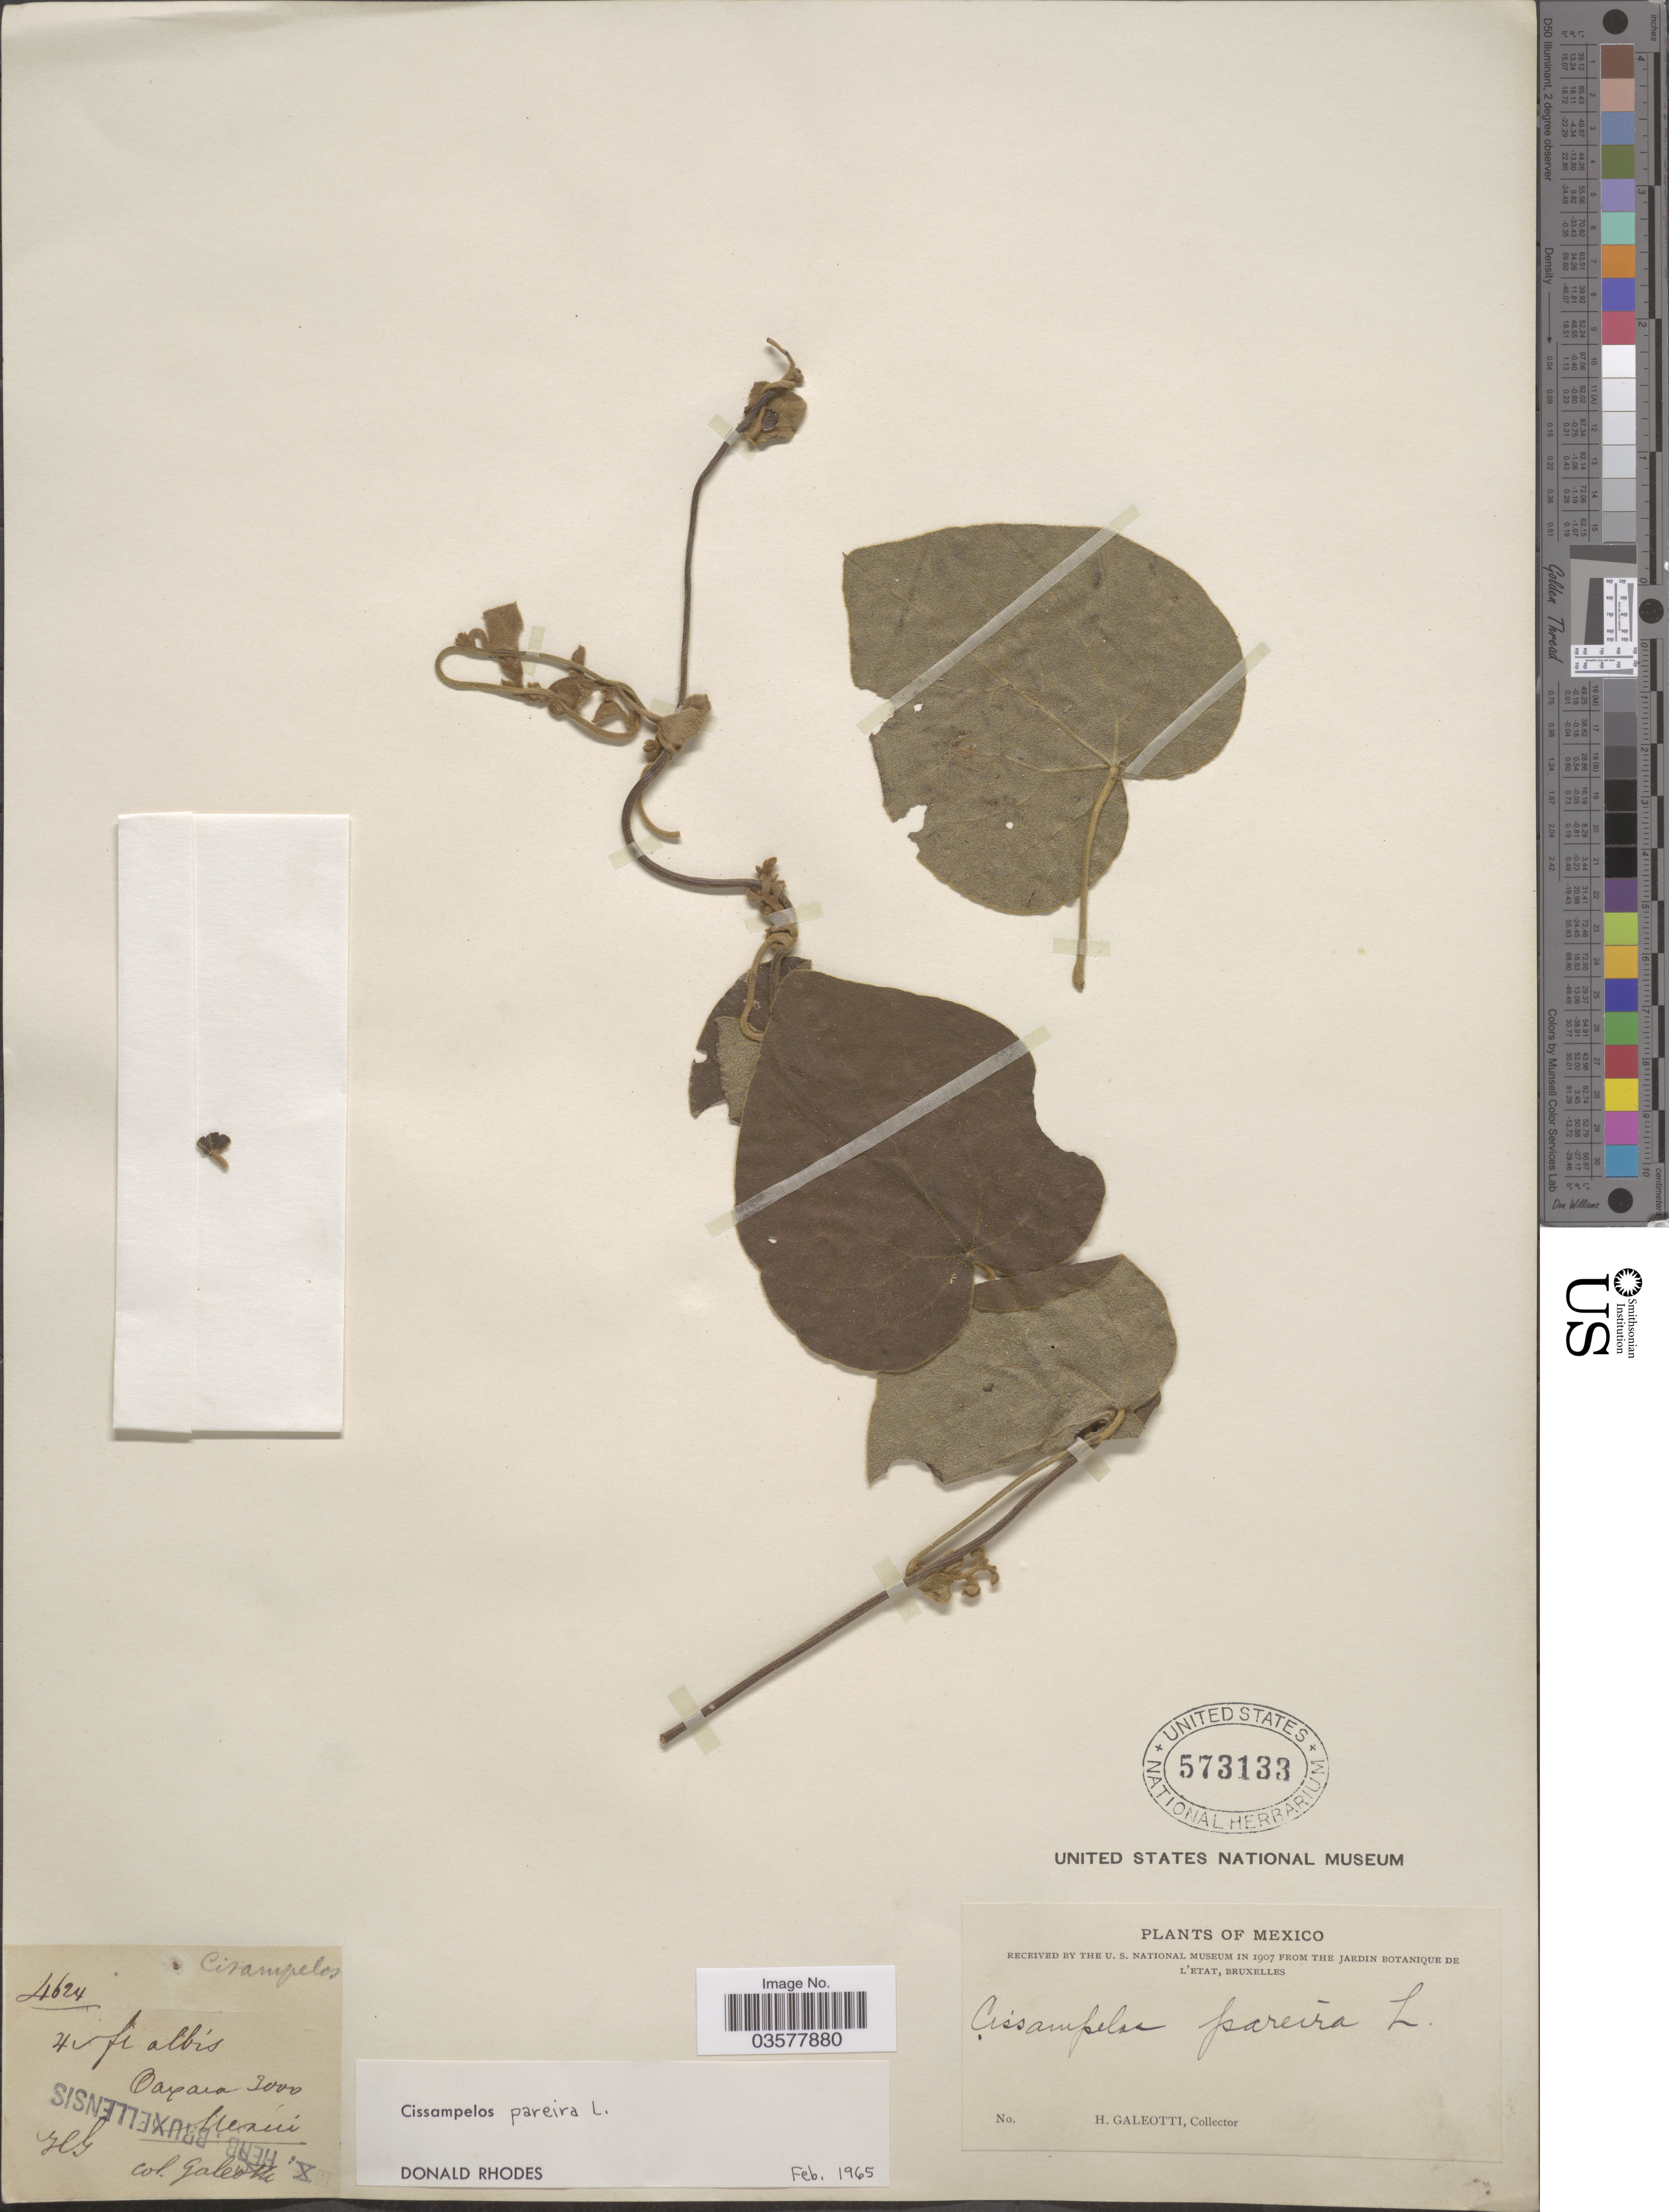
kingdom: Plantae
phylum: Tracheophyta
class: Magnoliopsida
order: Ranunculales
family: Menispermaceae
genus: Cissampelos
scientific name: Cissampelos pareira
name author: L.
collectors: H. G. Galeotti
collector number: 4624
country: Mexico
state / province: Oaxaca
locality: Mezui [interpreted].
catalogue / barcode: US 573133